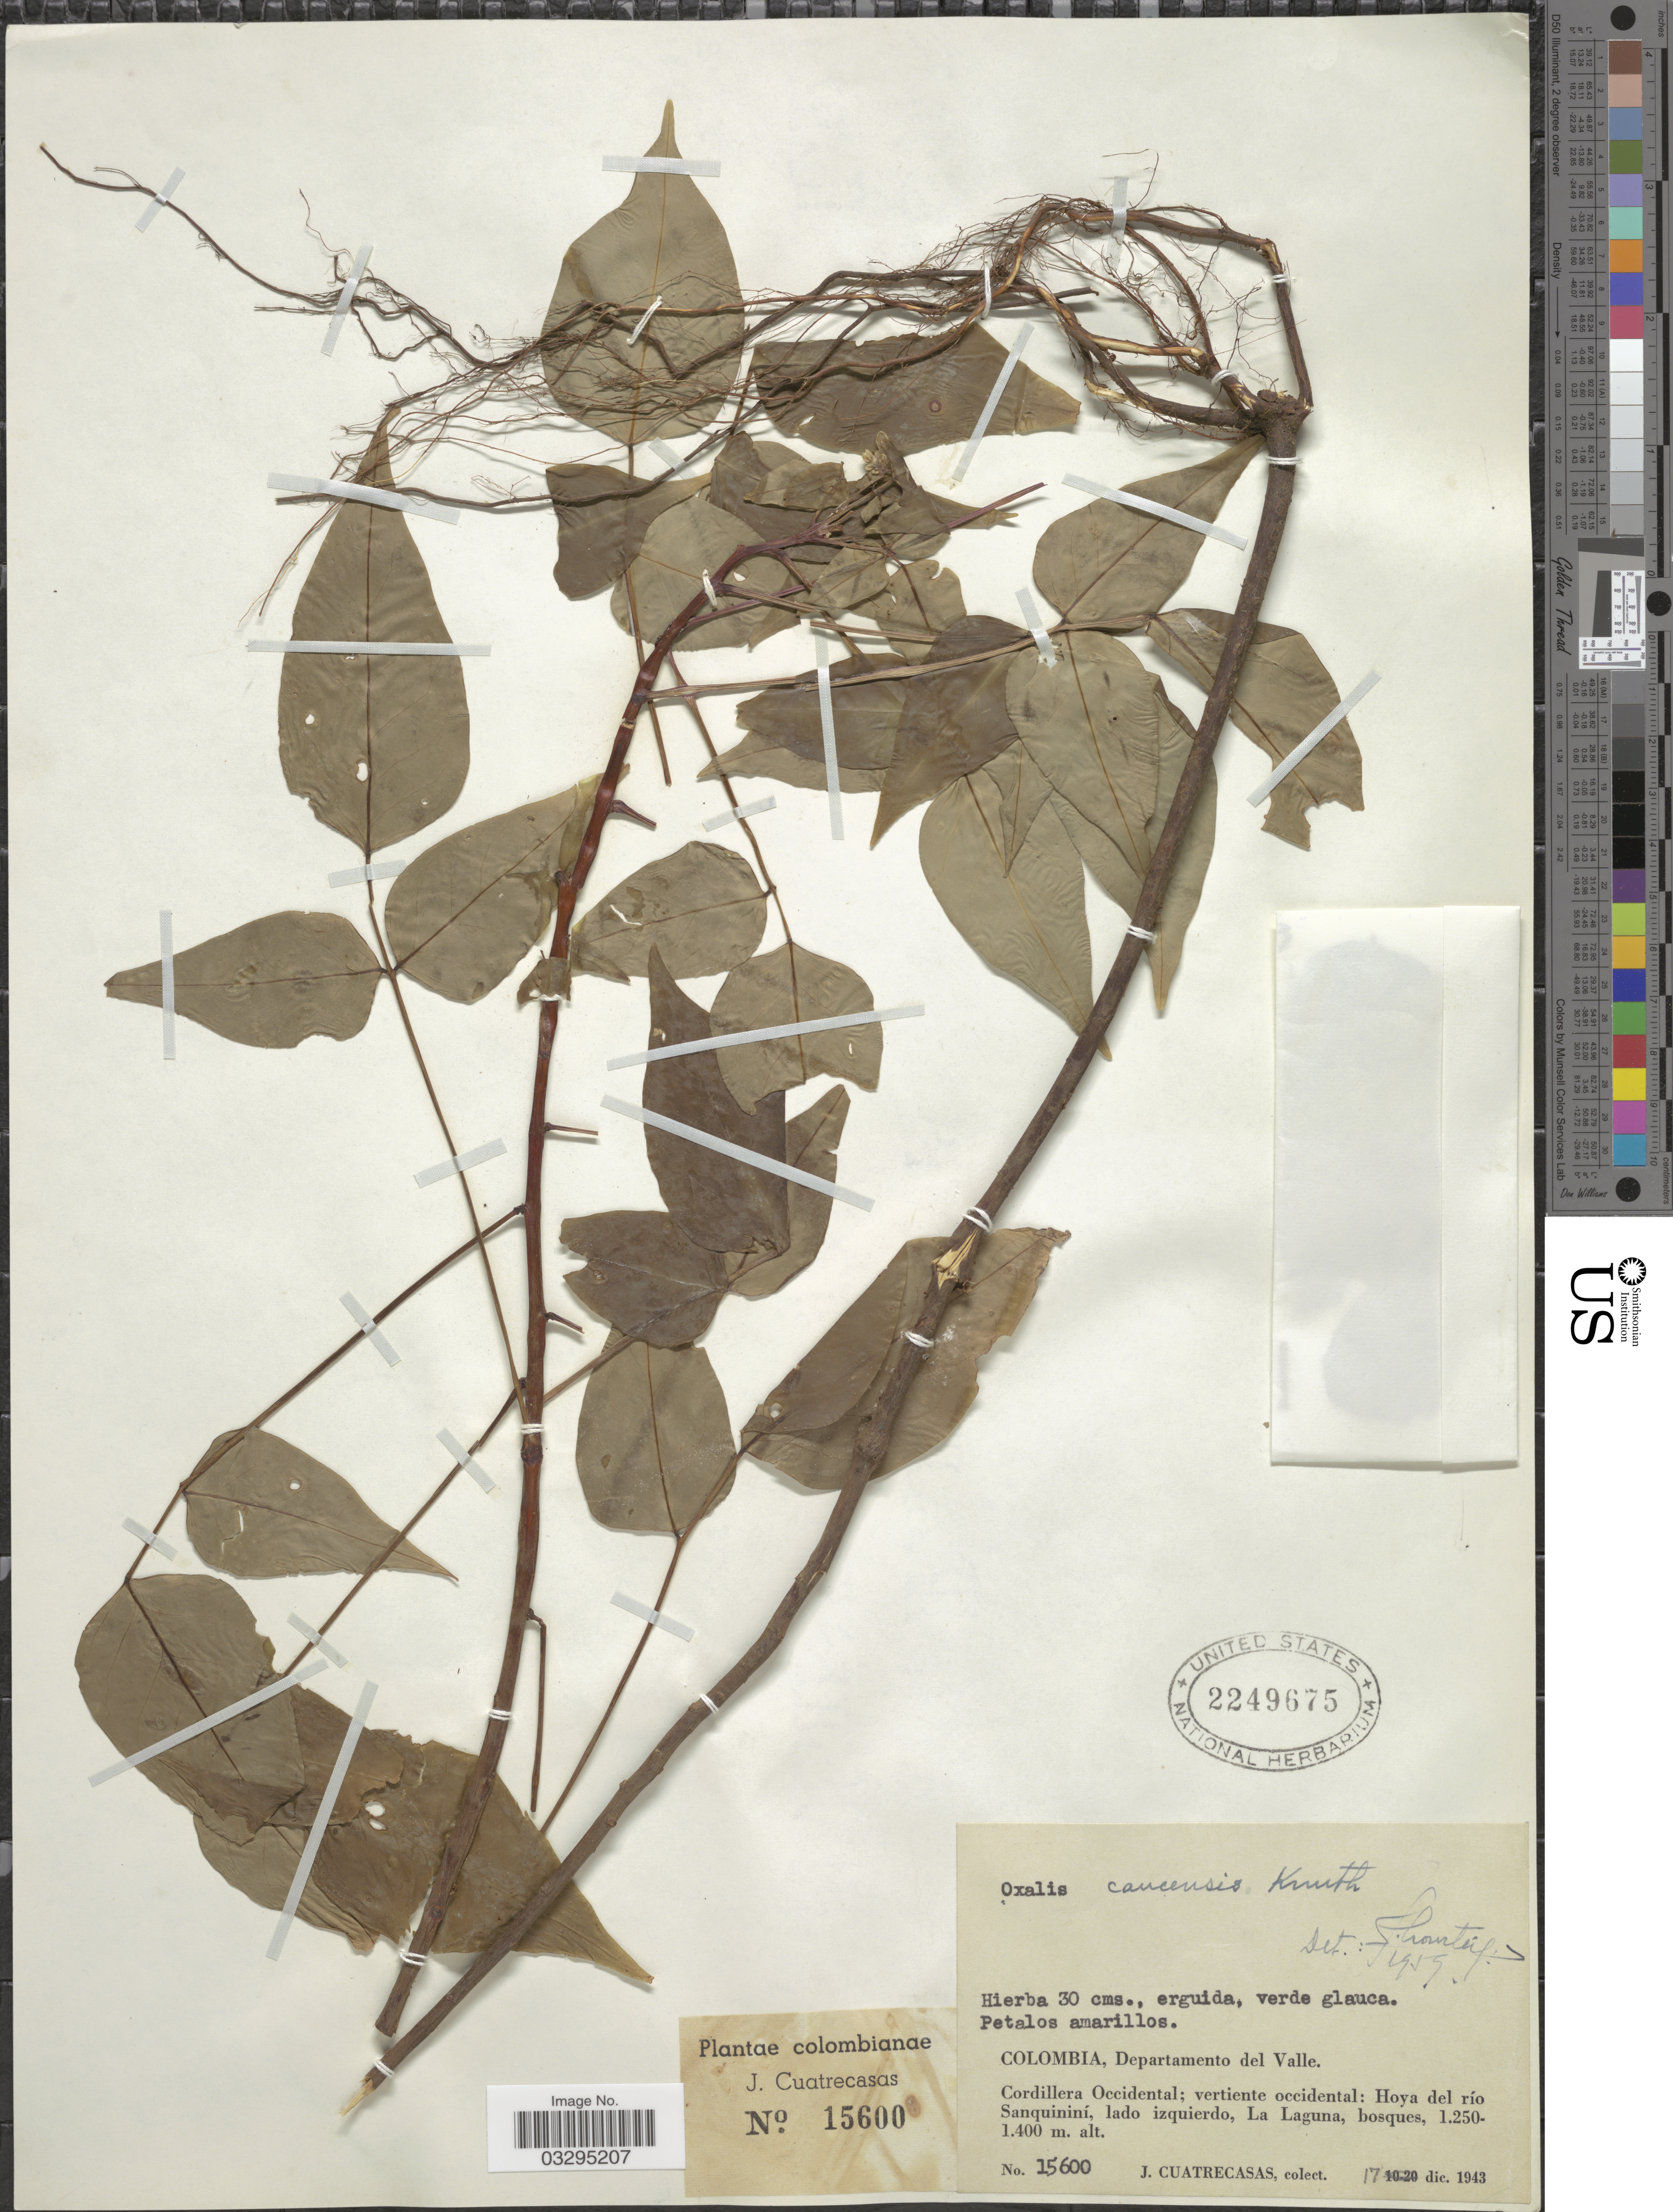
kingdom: Plantae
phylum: Tracheophyta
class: Magnoliopsida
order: Oxalidales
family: Oxalidaceae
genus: Oxalis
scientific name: Oxalis caucensis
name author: R. Knuth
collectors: J. Cuatrecasas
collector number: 15600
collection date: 1943-12-17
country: Colombia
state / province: Valle del Cauca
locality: Departamento del Valle. Cordillera Occidental; veriente occidental: Hoya del río Sanquininí, lado izquierdo, La Laguna, bosques.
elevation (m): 1250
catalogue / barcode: US 2249675